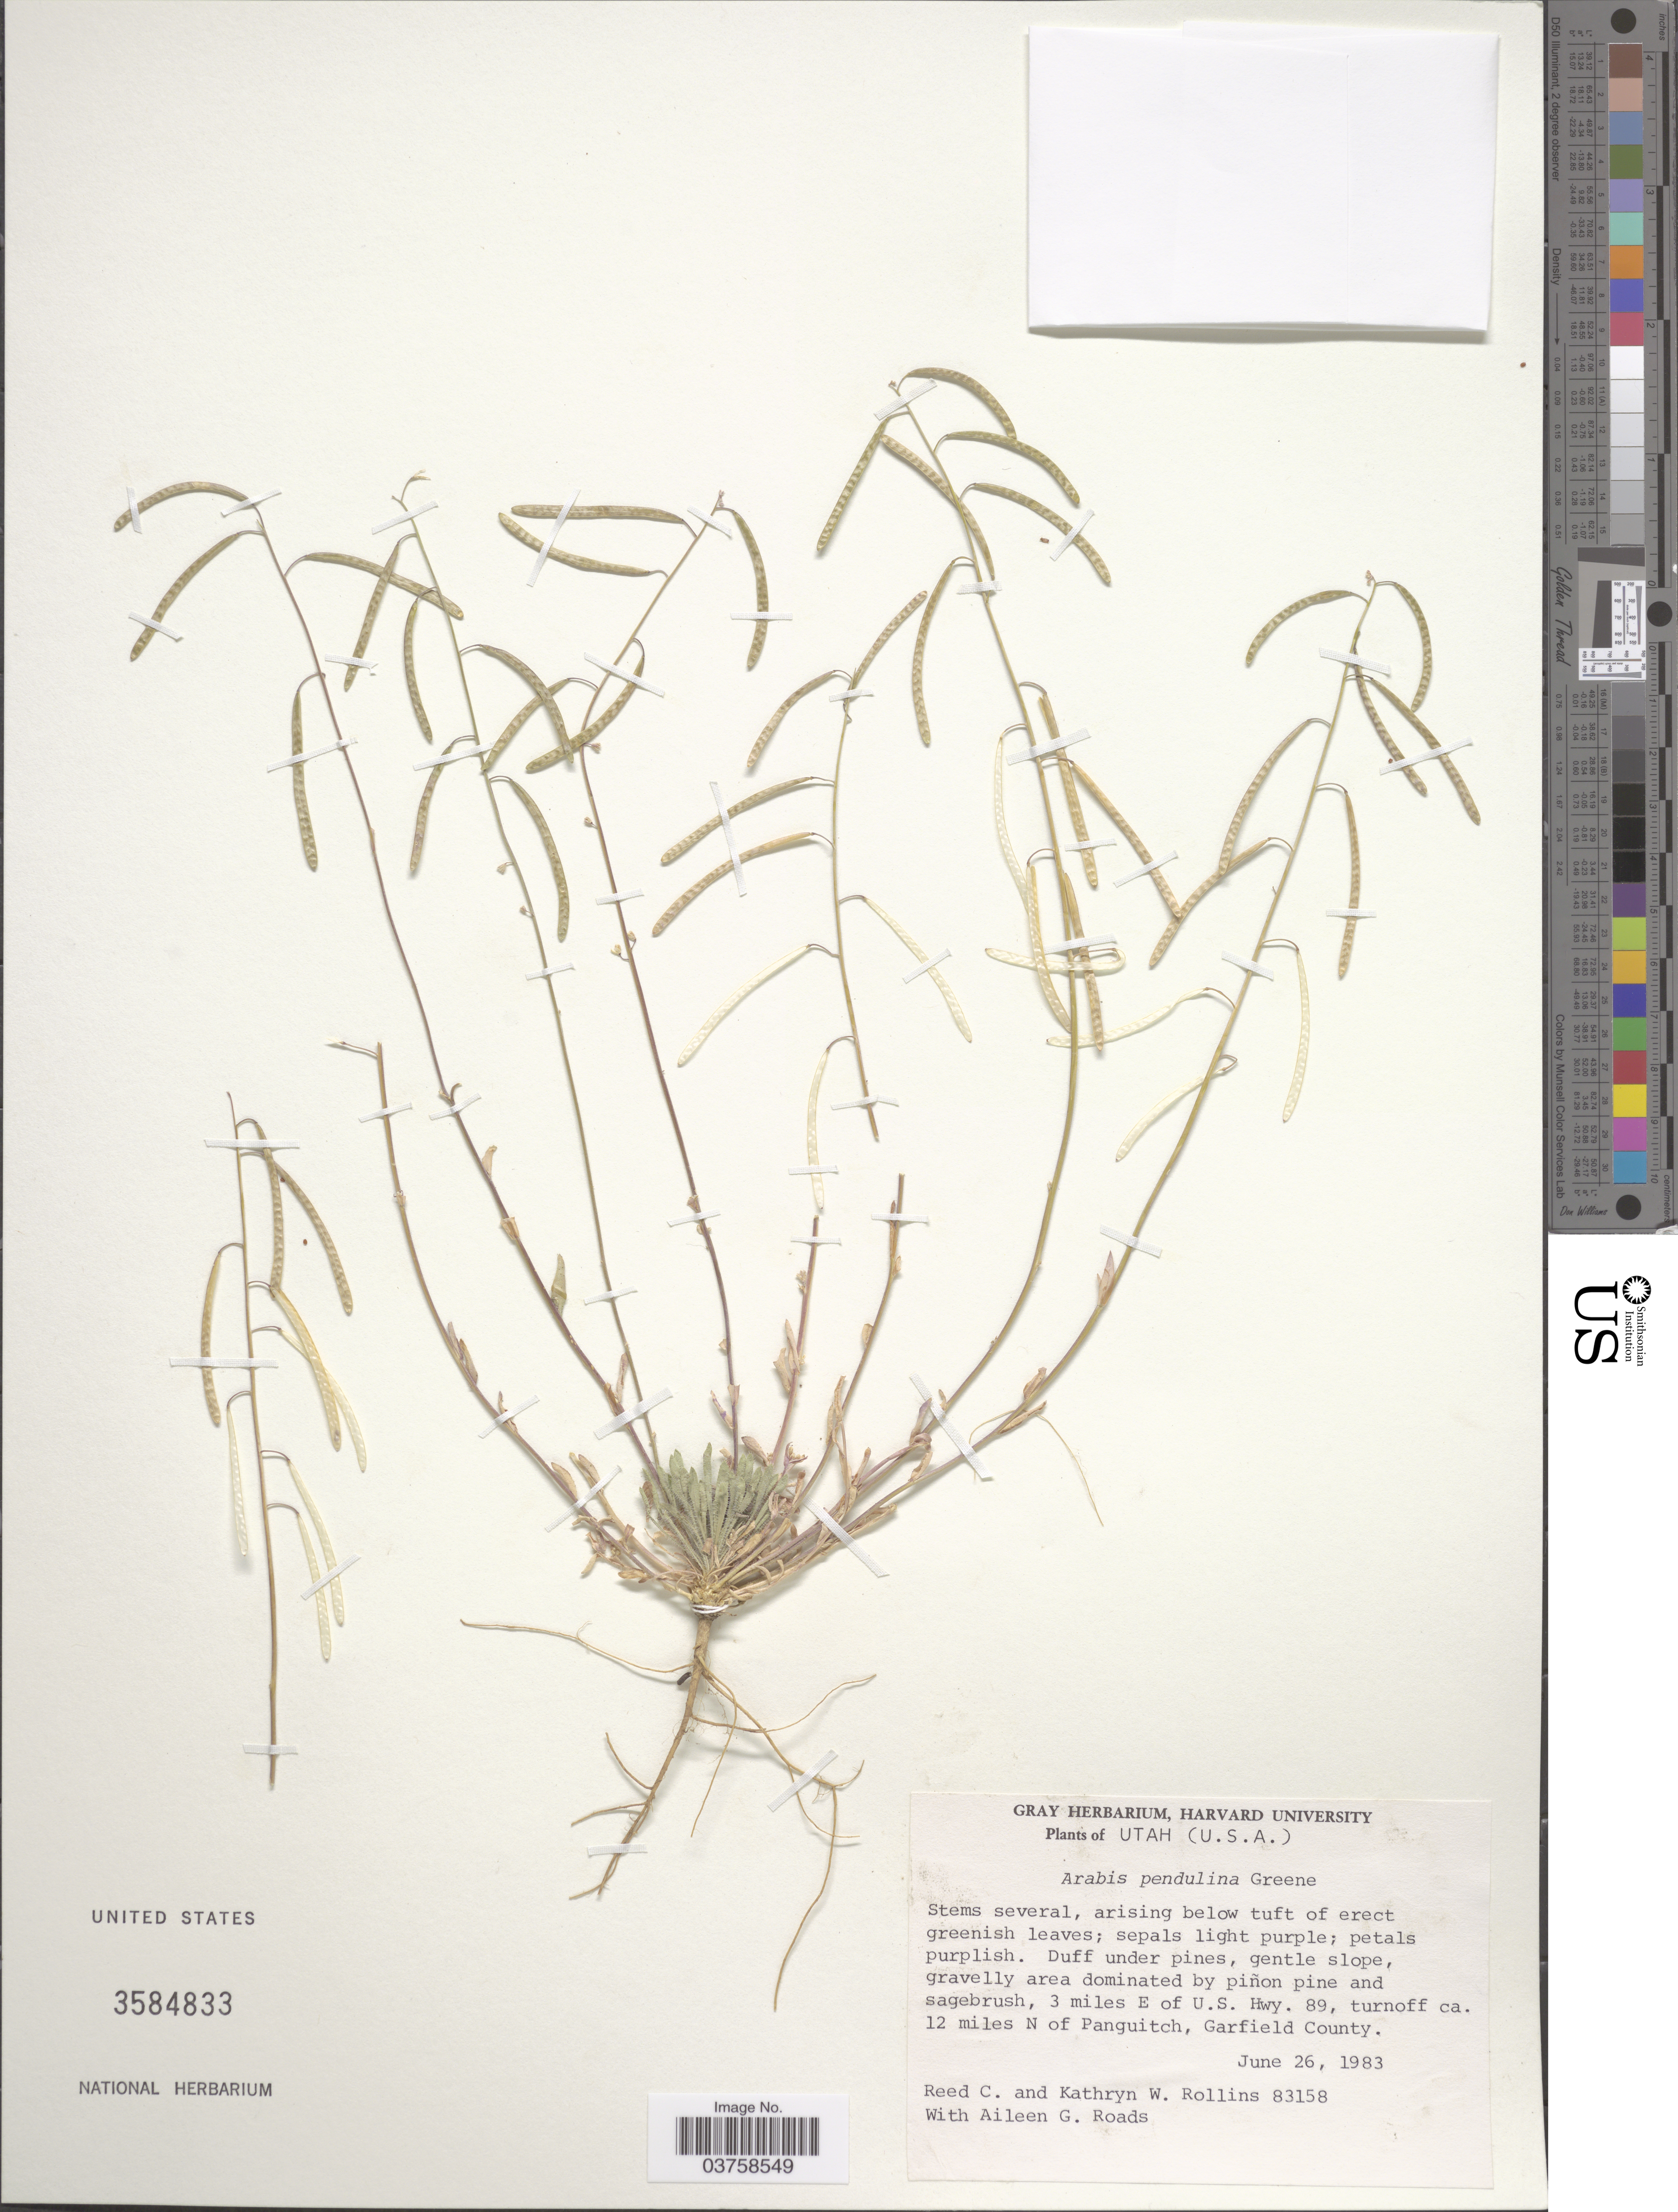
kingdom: Plantae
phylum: Tracheophyta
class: Magnoliopsida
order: Brassicales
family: Brassicaceae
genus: Arabis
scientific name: Arabis pendulina var. pendulina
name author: Greene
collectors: R. C. Rollins, K. W. Rollins & A. Roads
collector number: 83158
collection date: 1983-06-26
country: United States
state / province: Utah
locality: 3 miles E of U. S. Hwy. 89, turnoff ca. 12 miles N of Panguitch, Garfield County.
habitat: duff under pines, gentle slope, gravelly area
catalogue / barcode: US 3584833